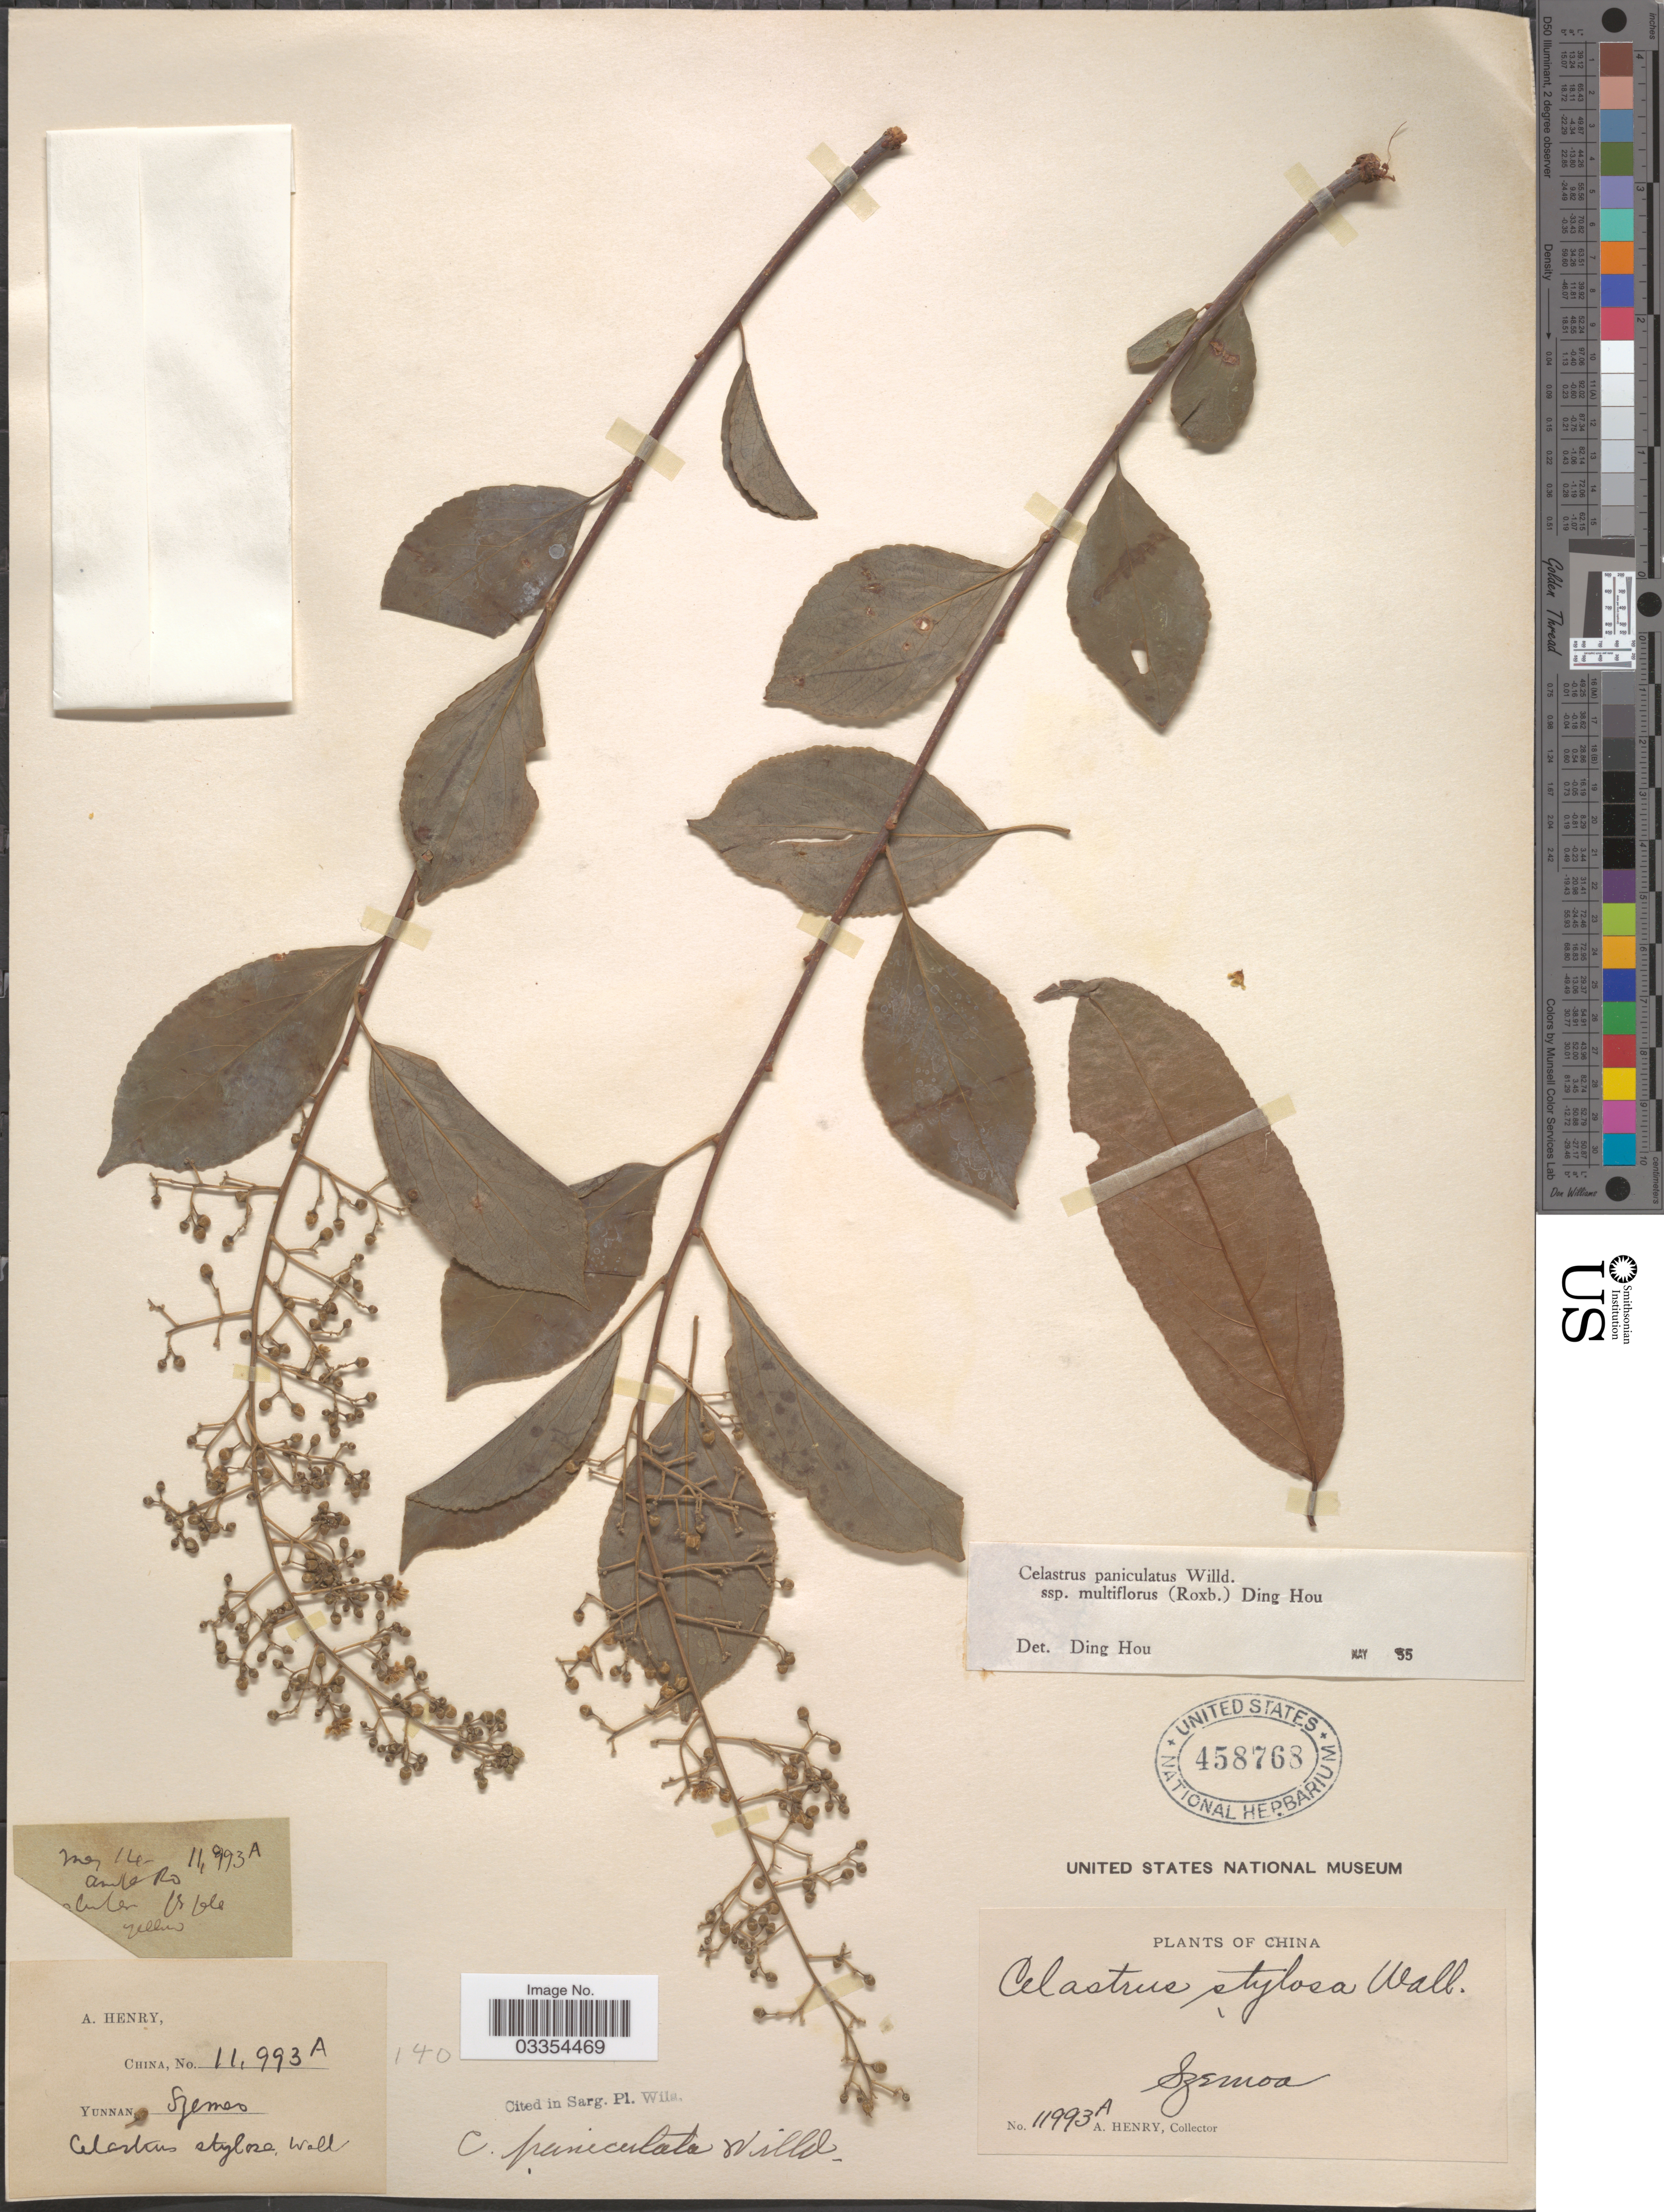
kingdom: Plantae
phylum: Tracheophyta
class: Magnoliopsida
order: Celastrales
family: Celastraceae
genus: Celastrus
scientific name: Celastrus paniculatus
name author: Willd.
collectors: A. Henry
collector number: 11993 A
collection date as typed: Transcribed d/m/y: /5/14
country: China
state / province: Yunnan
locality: Szemoa.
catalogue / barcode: US 458768